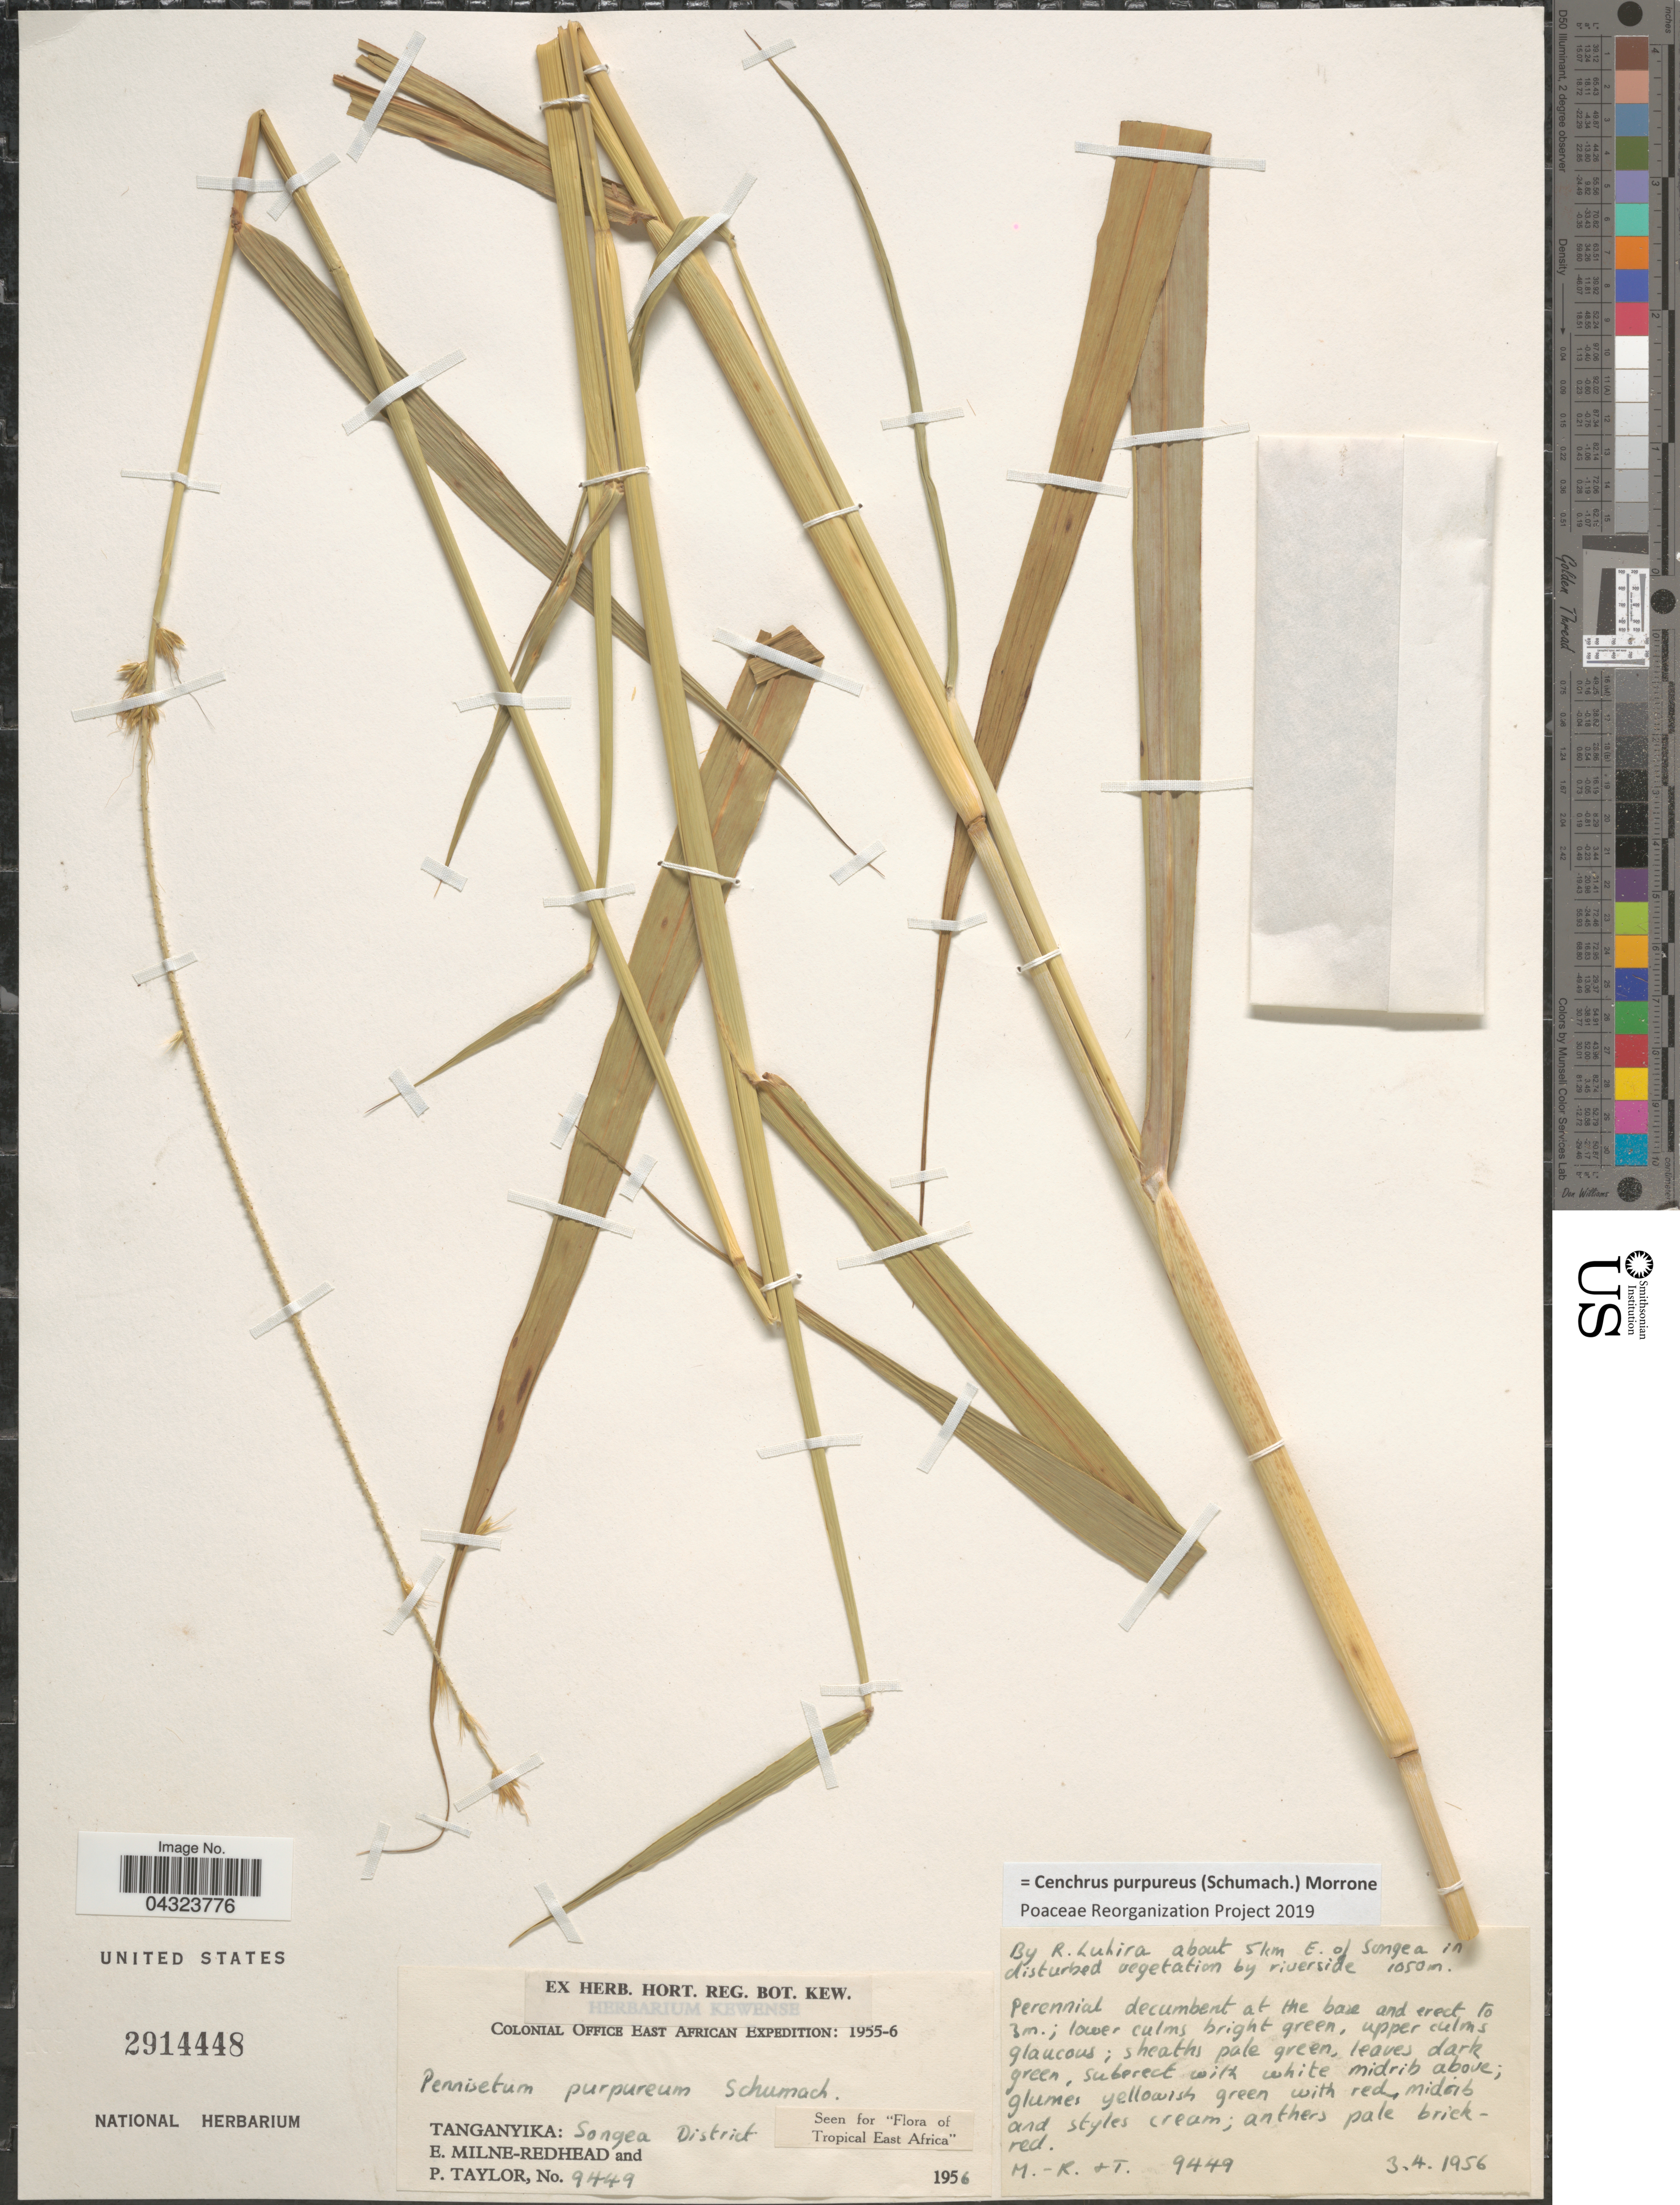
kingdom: Plantae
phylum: Tracheophyta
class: Liliopsida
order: Poales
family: Poaceae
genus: Cenchrus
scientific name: Cenchrus purpureus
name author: (Schumach.) Morrone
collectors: E. W. Milne-Redhead & P. Taylor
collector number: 9449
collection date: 1956-04-03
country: Tanzania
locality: Colonial Office East African Expedition: 1955-6. Tangayika: Songea District. By R. Luhira about 5 km. E. of Songea.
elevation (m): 1050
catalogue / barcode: US 2914448